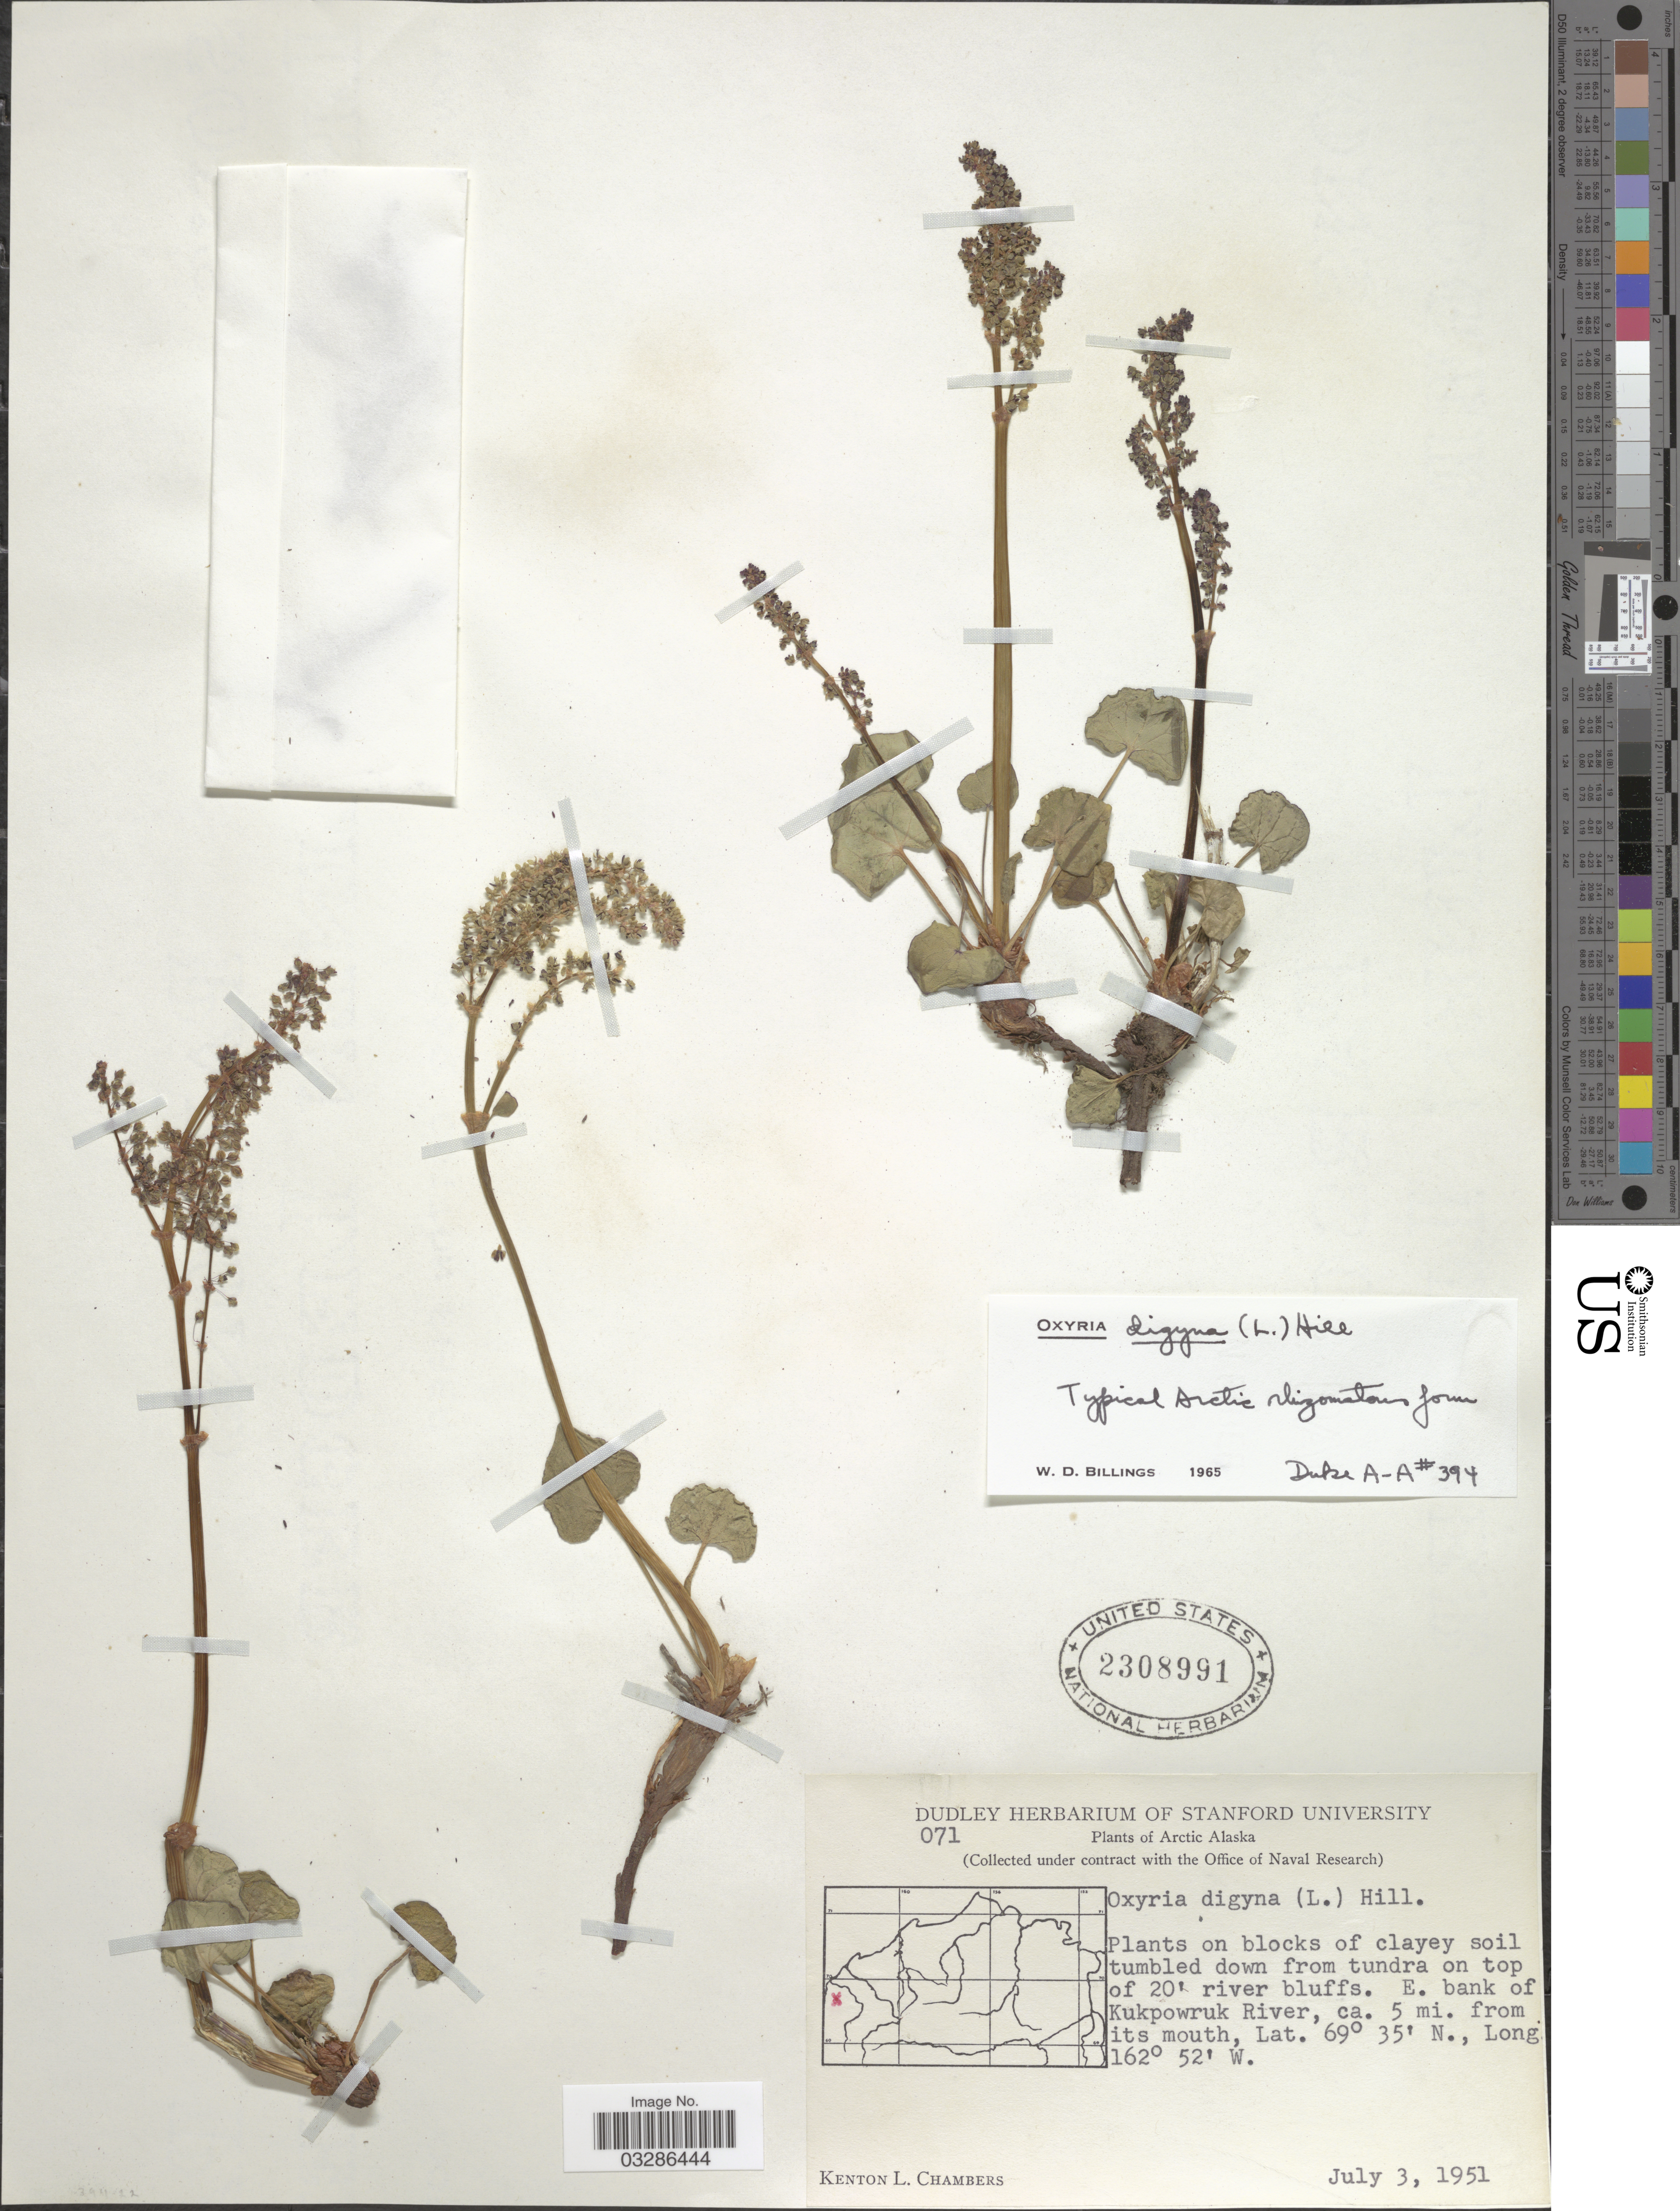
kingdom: Plantae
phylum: Tracheophyta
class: Magnoliopsida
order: Caryophyllales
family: Polygonaceae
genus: Oxyria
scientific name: Oxyria digyna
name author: (L.) Hill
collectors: K. L. Chambers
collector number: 071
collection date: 1951-07-03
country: United States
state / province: Alaska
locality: Arctic Alaska. E. bank of Kukpowruk River, ca. 5 mi. from its mouth.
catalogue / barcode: US 2308991